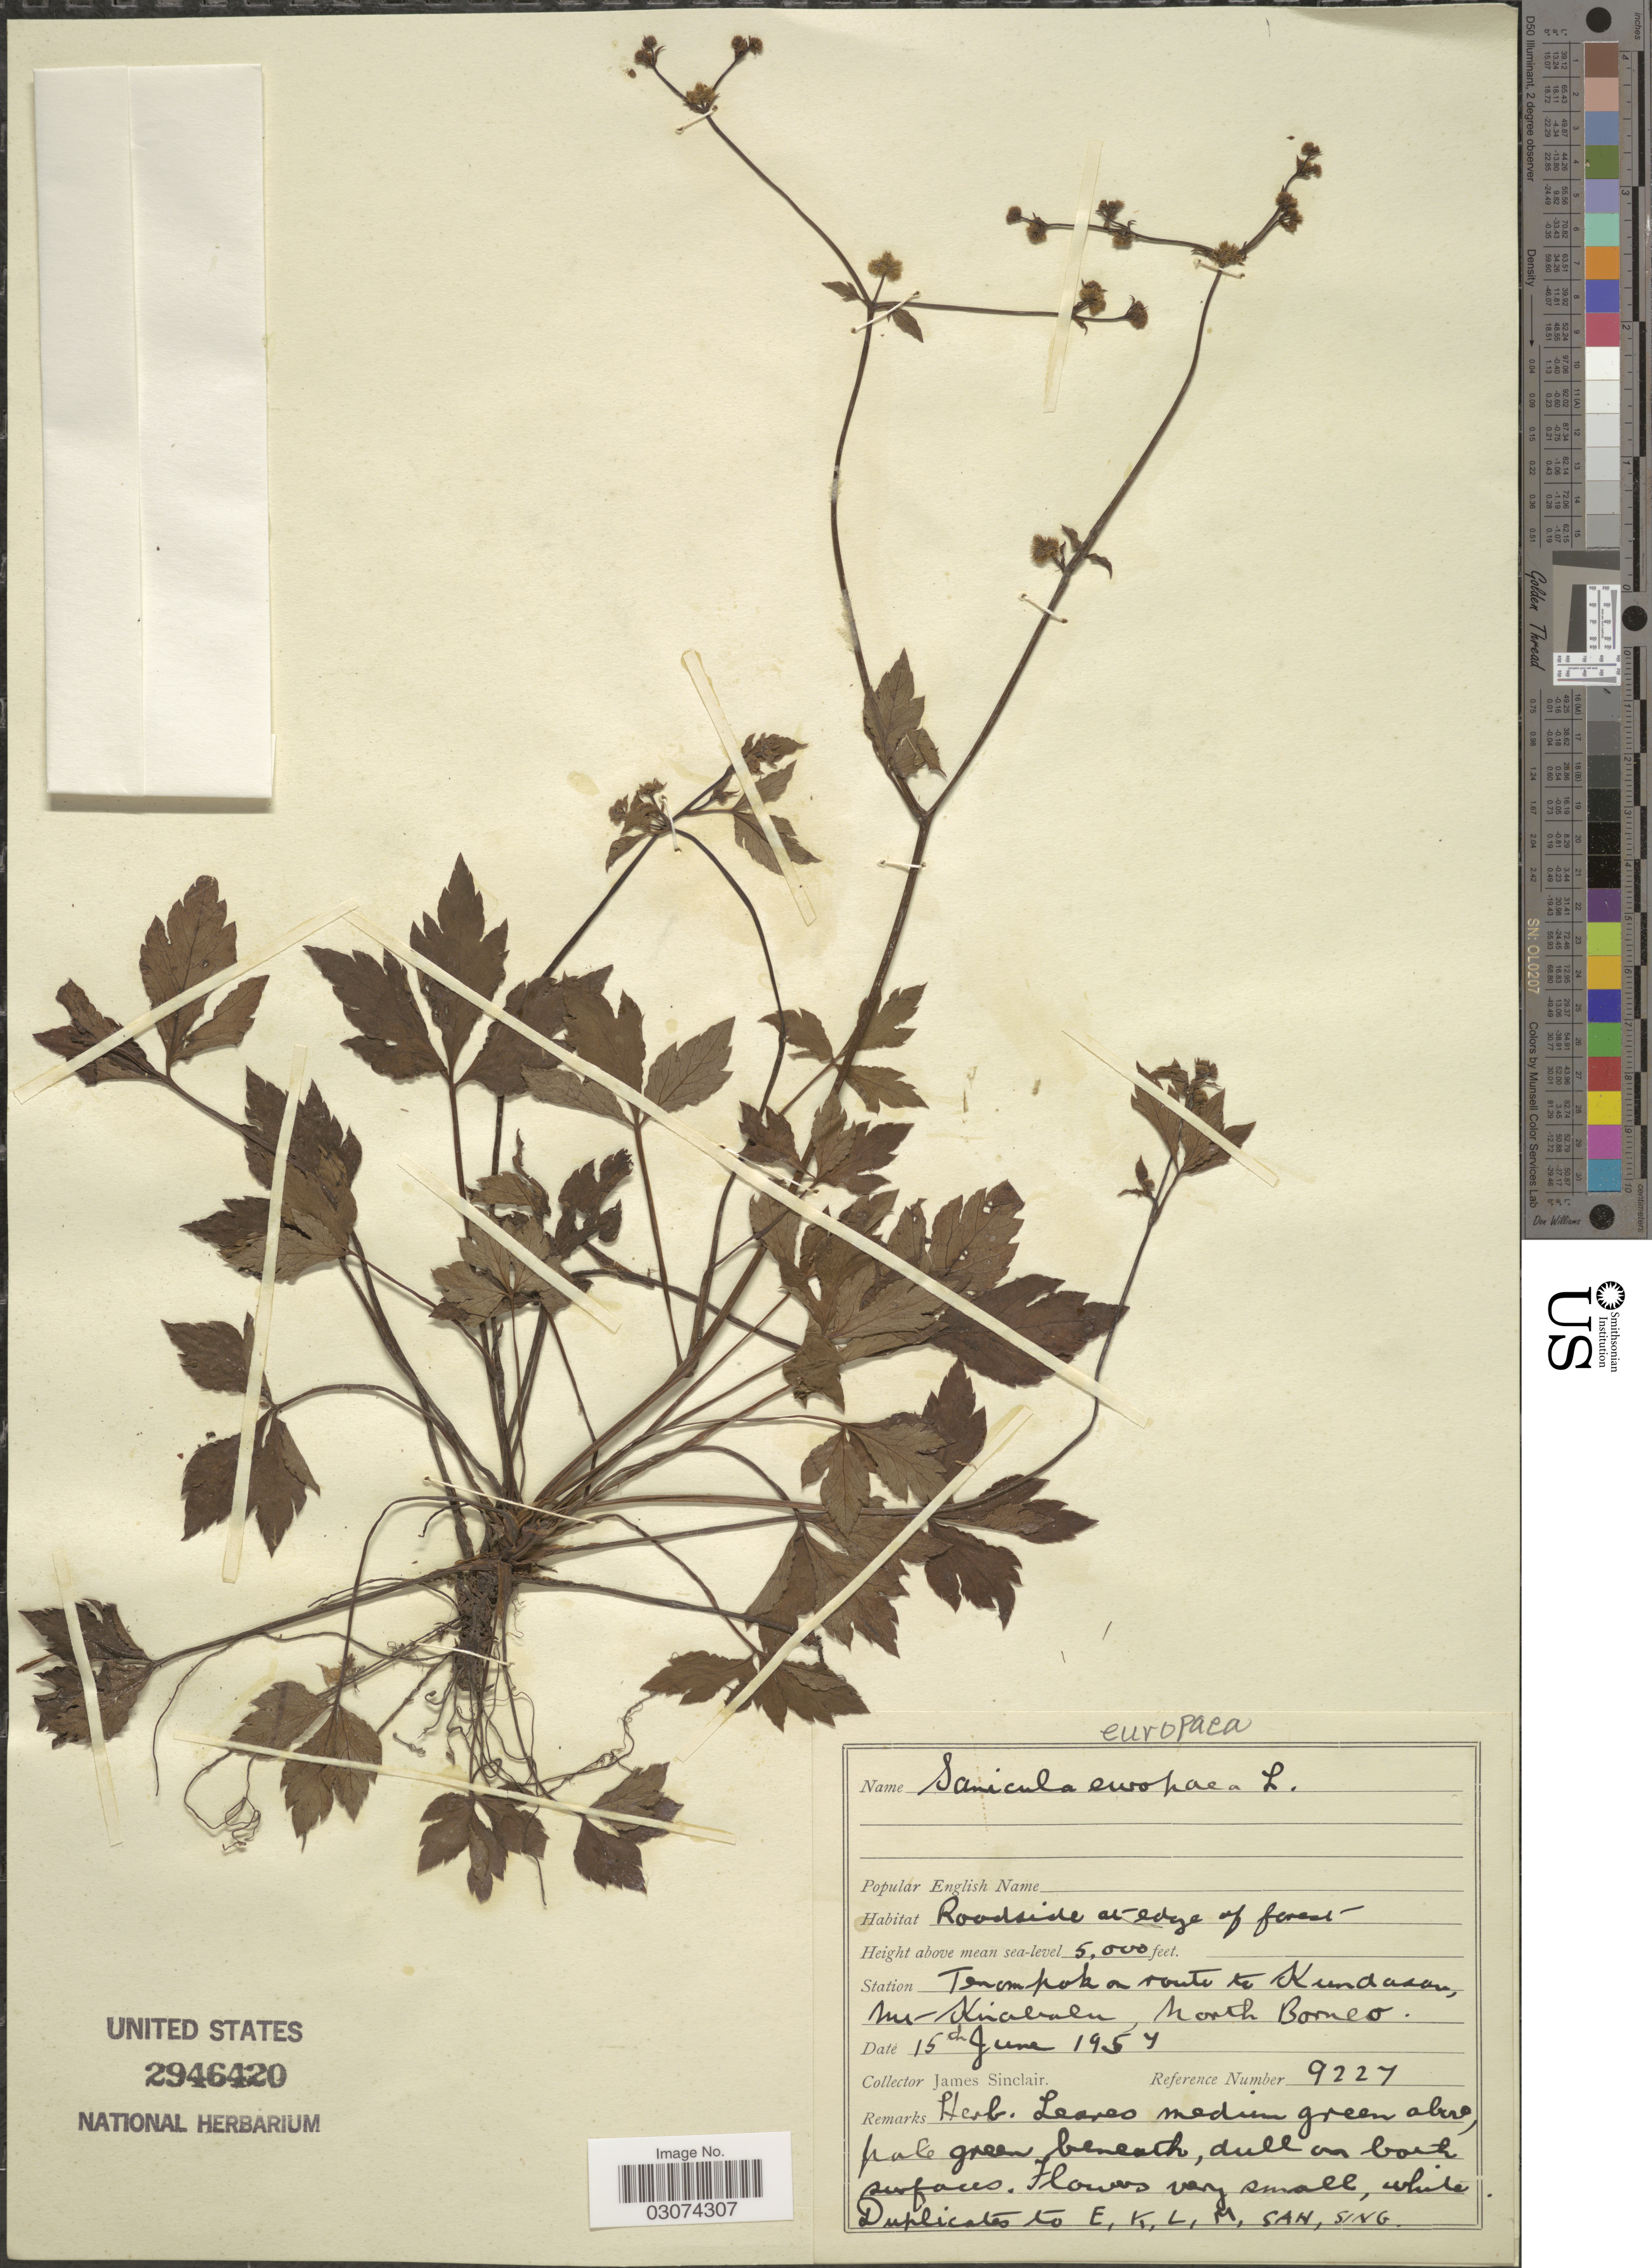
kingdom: Plantae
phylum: Tracheophyta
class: Magnoliopsida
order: Apiales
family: Apiaceae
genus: Sanicula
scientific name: Sanicula europaea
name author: L.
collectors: J. Sinclair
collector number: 9227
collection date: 1954-06-15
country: Malaysia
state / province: Sabah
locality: Station Tenompok on route to Kundasan, Mt. Kinabalu, North Borneo.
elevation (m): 1524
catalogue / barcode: US 2946420